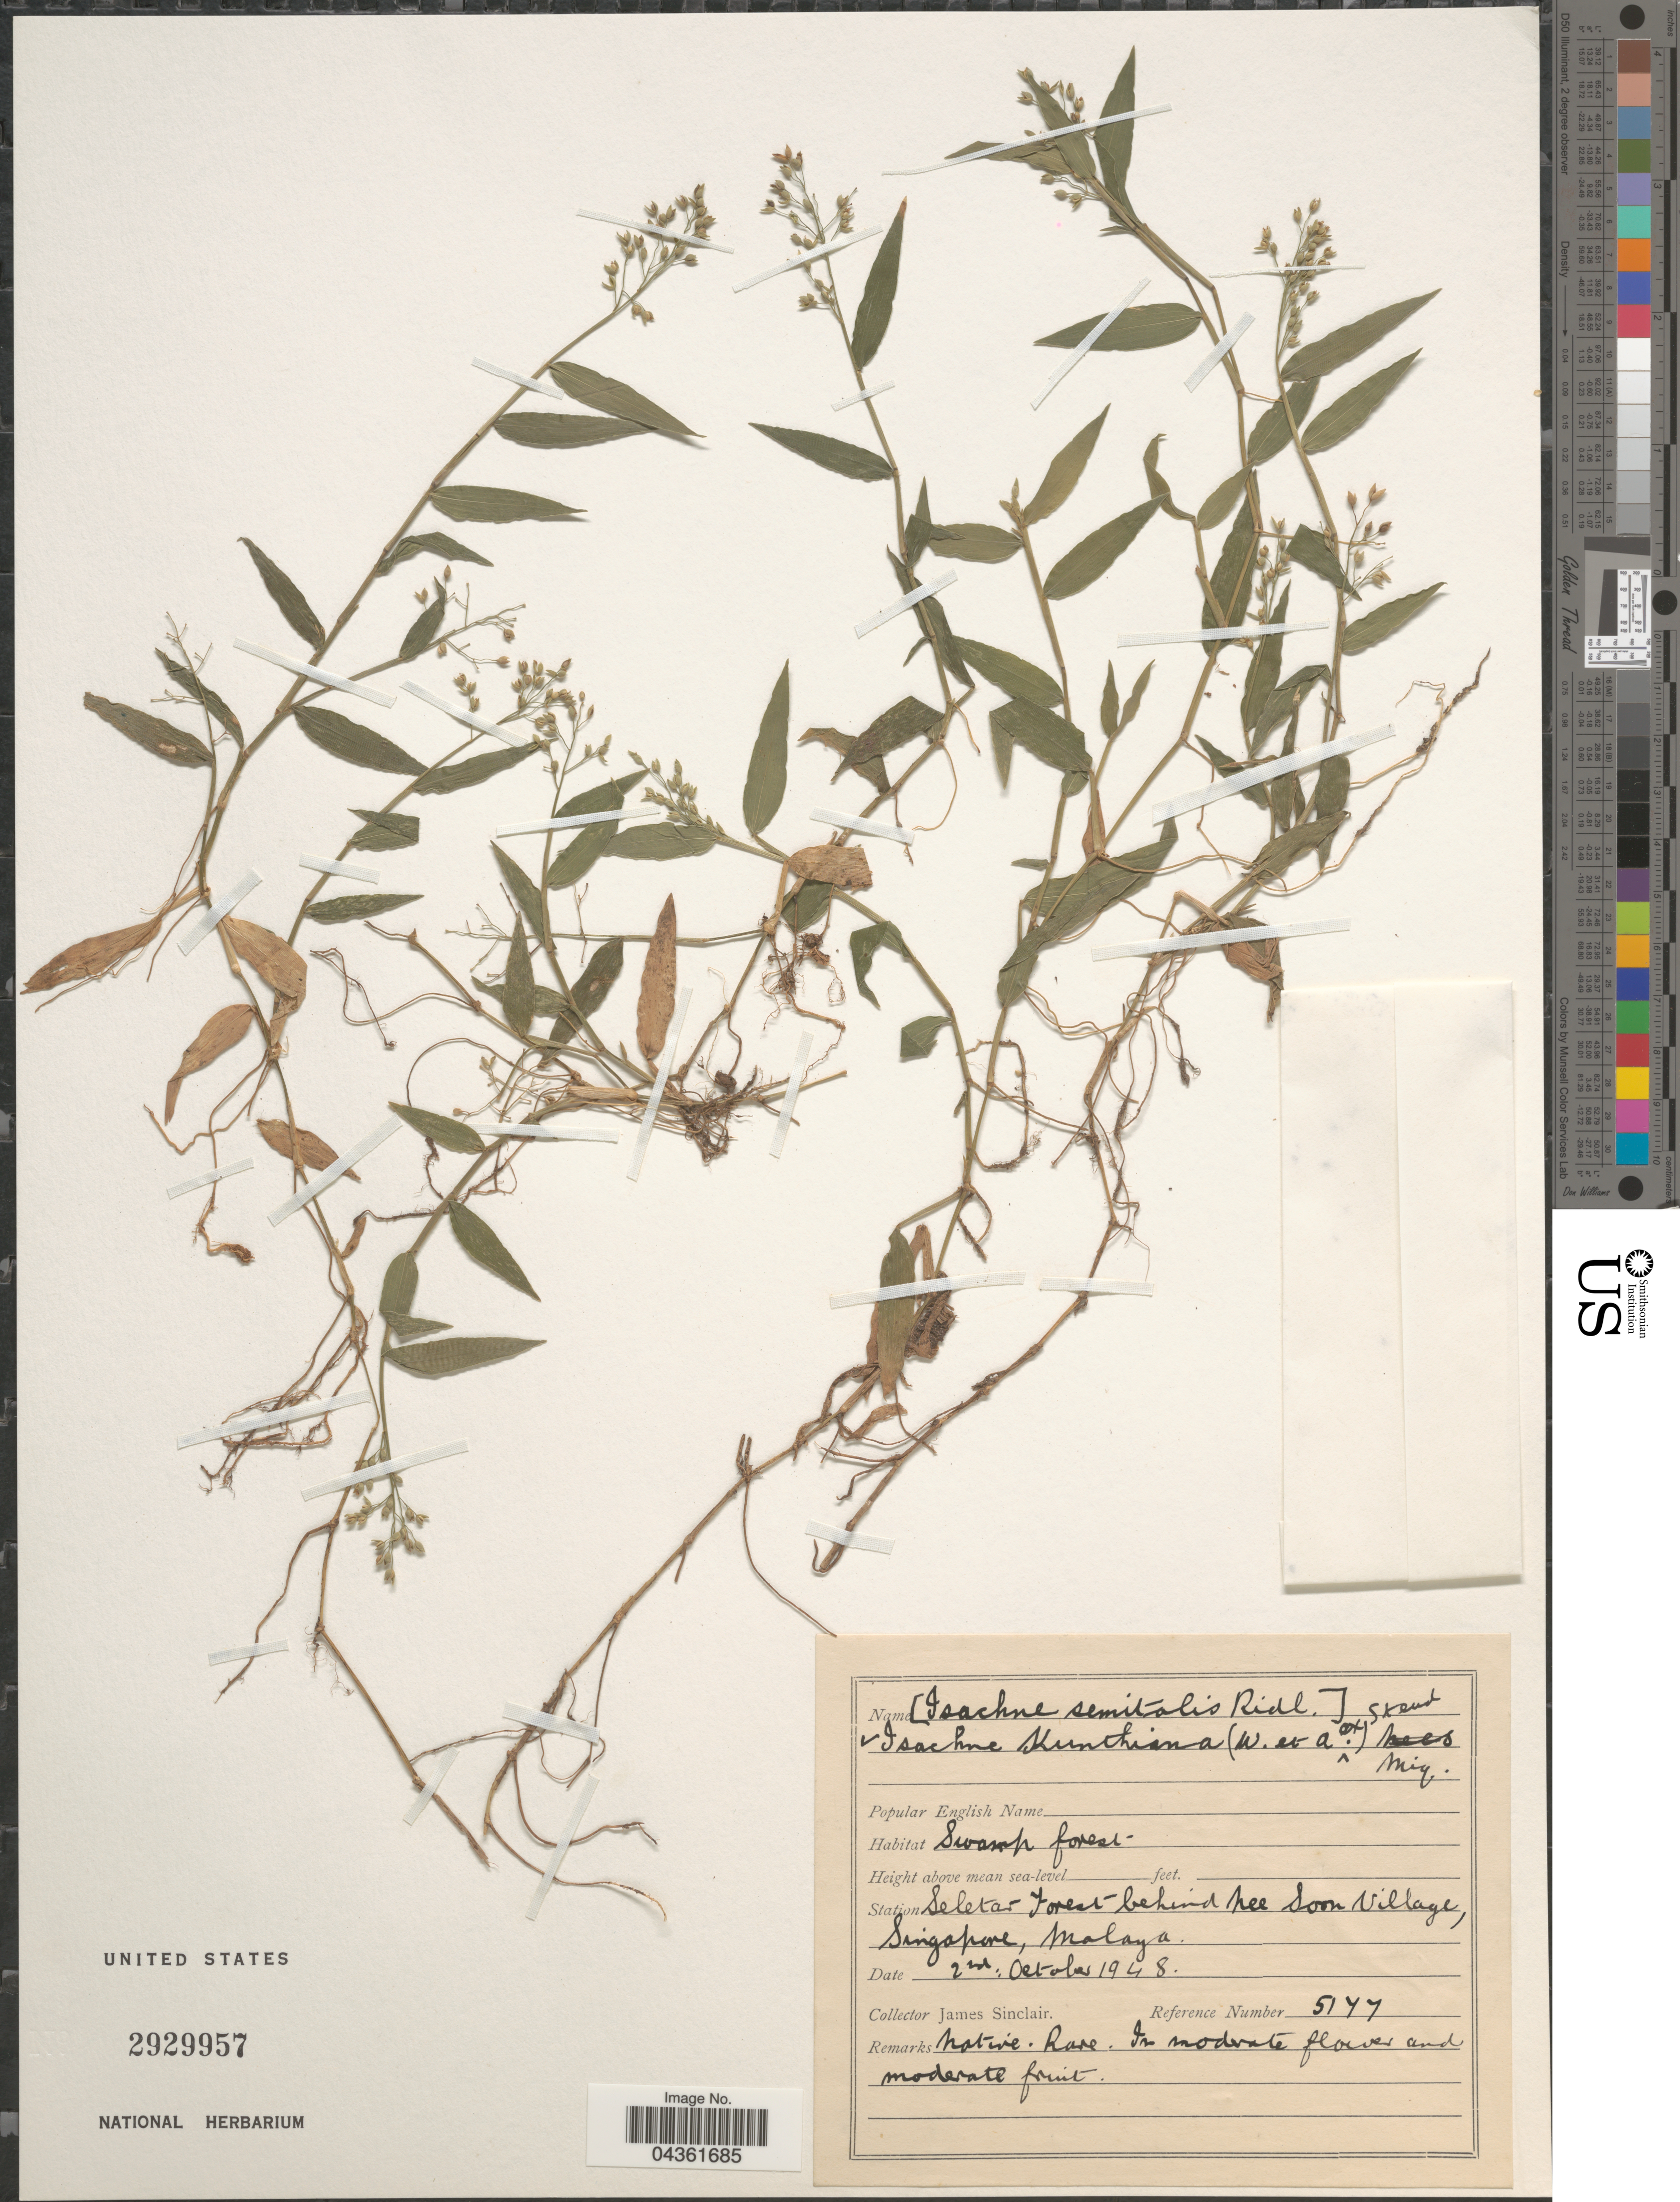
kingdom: Plantae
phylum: Tracheophyta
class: Liliopsida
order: Poales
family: Poaceae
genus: Isachne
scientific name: Isachne schmidtii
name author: Hack.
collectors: J. Sinclair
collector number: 5177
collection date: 1948-10-02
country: Singapore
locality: Station Seletar Forest behind Nee Soon Village, Singapore, Malaya.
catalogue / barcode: US 2929957